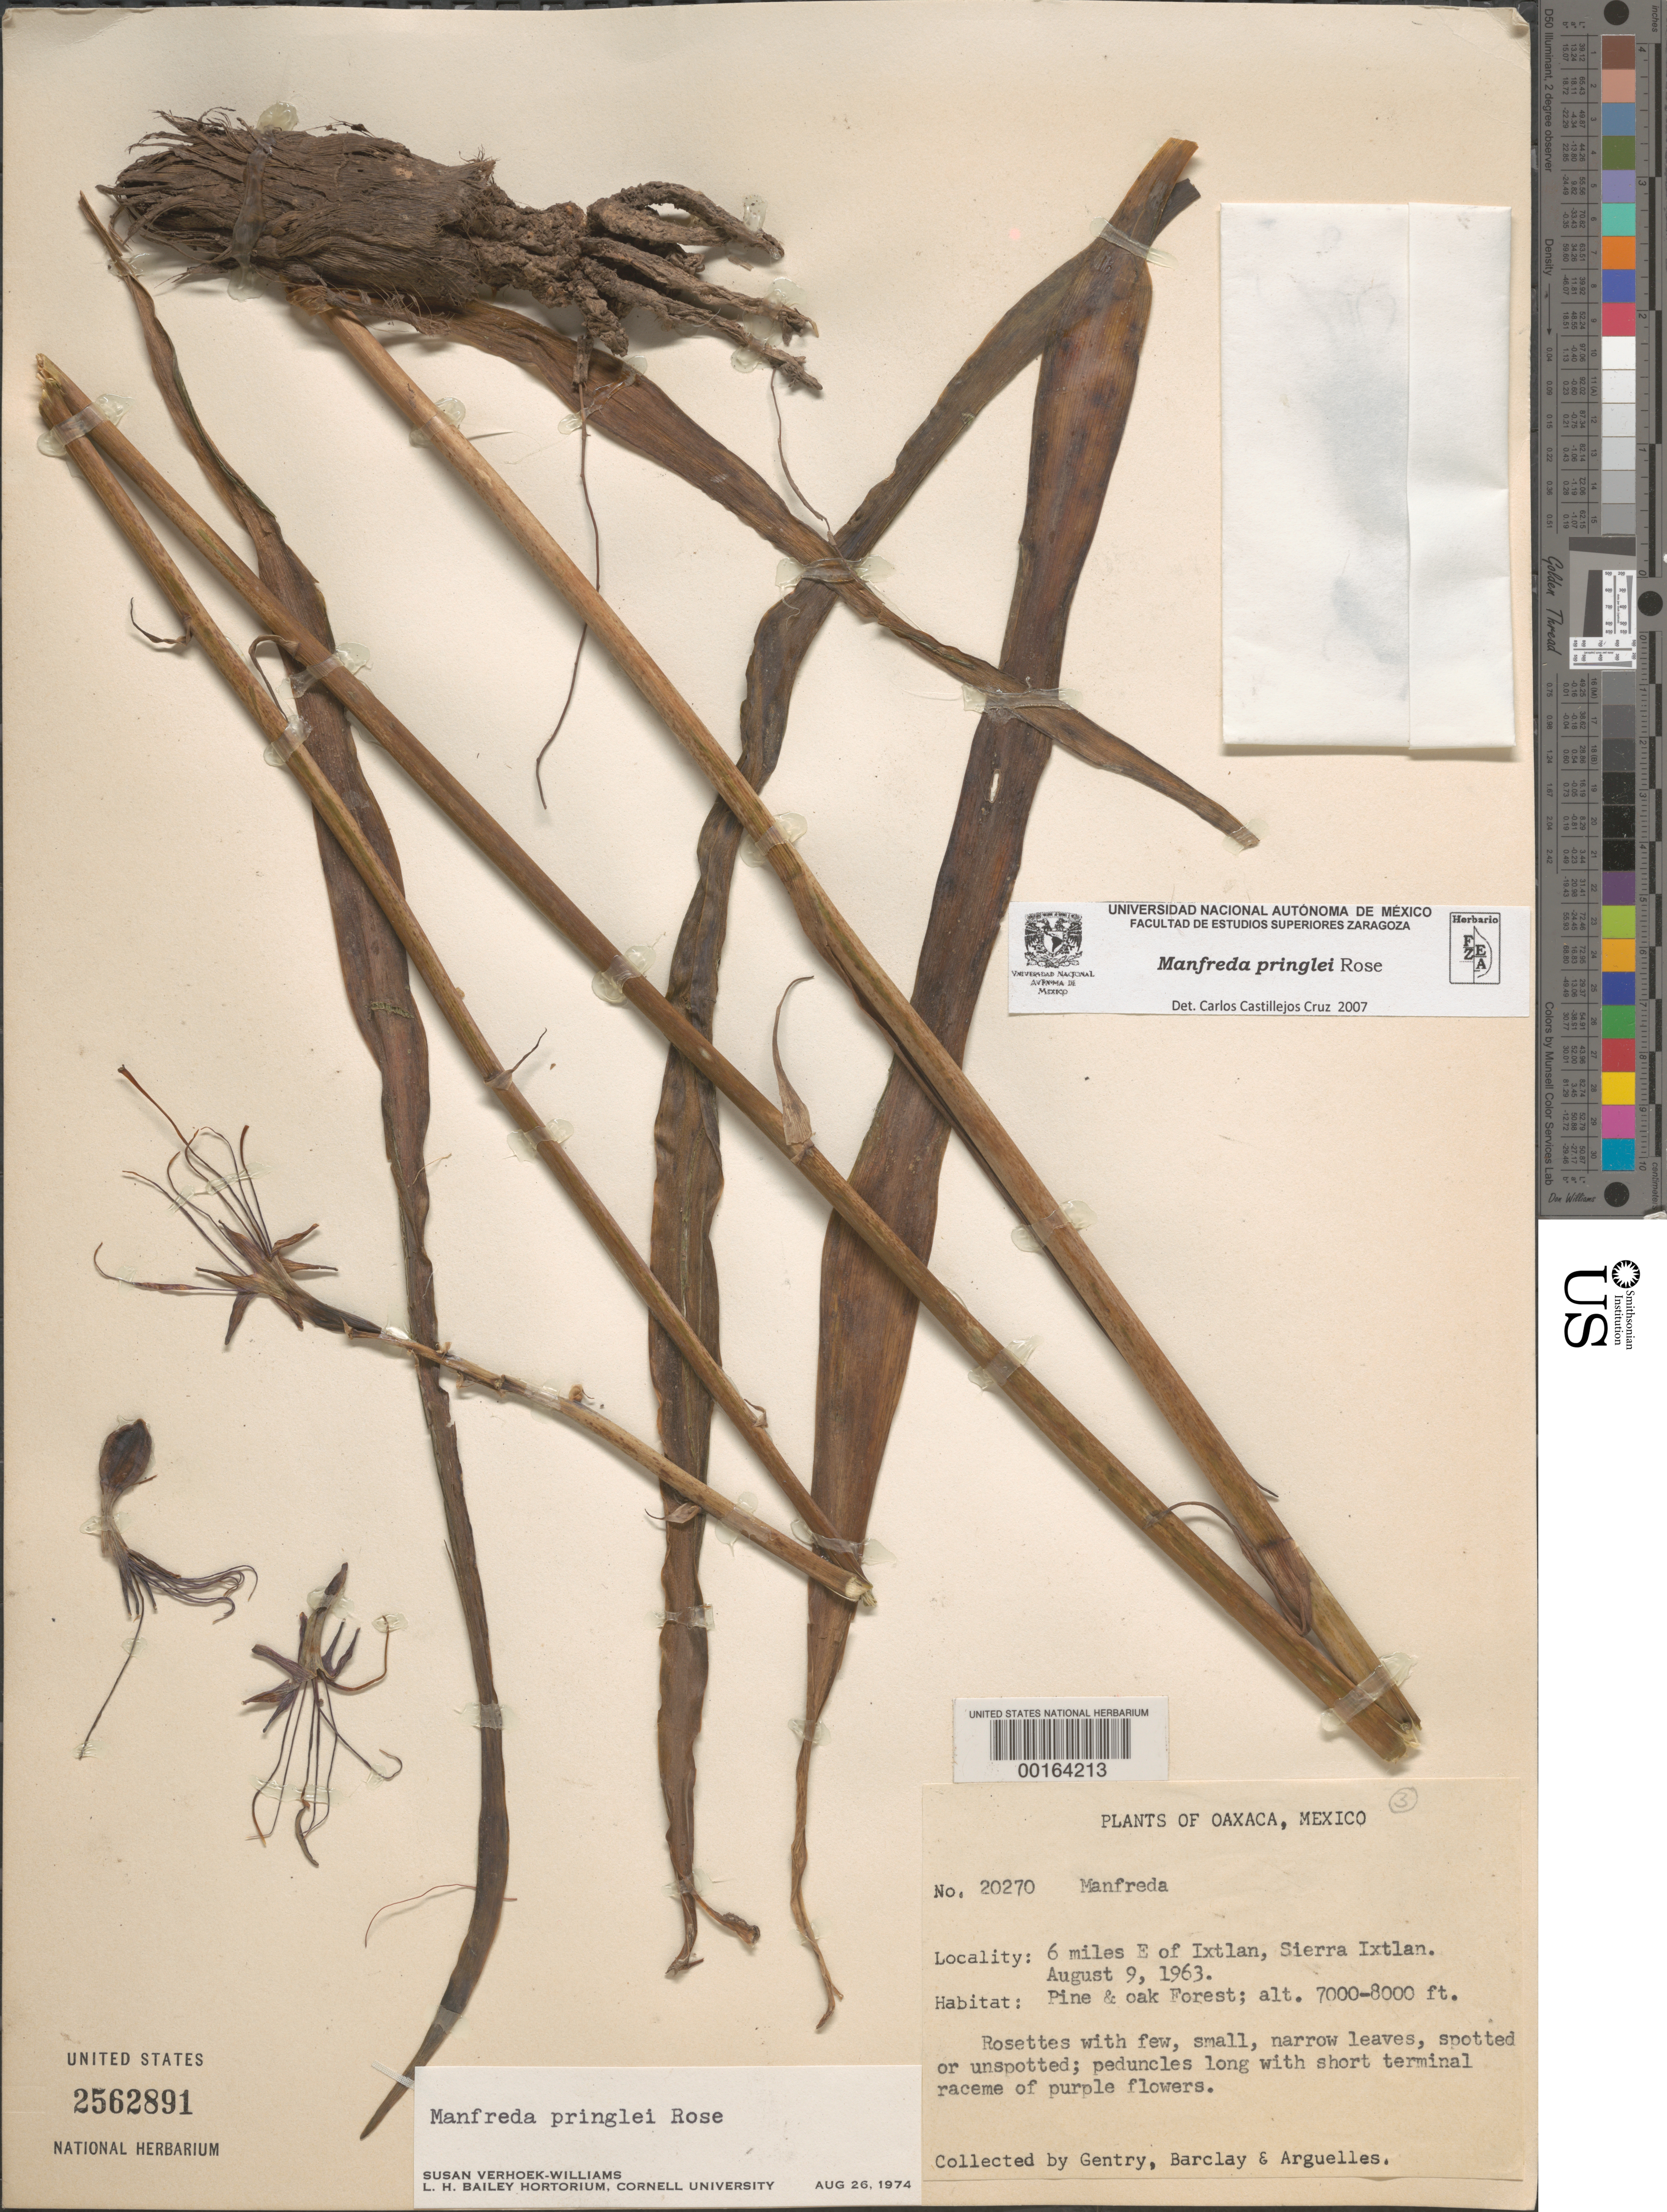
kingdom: Plantae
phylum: Tracheophyta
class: Liliopsida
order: Asparagales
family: Asparagaceae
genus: Manfreda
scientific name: Manfreda pringlei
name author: Rose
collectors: H. S. Gentry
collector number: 20270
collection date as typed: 09 Aug 1963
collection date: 1963-08-09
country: Mexico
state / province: Oaxaca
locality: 6 mi E of Ixtlan, Sierra Ixtlan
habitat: Pine and oak forest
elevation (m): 2134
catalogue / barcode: US 2562891